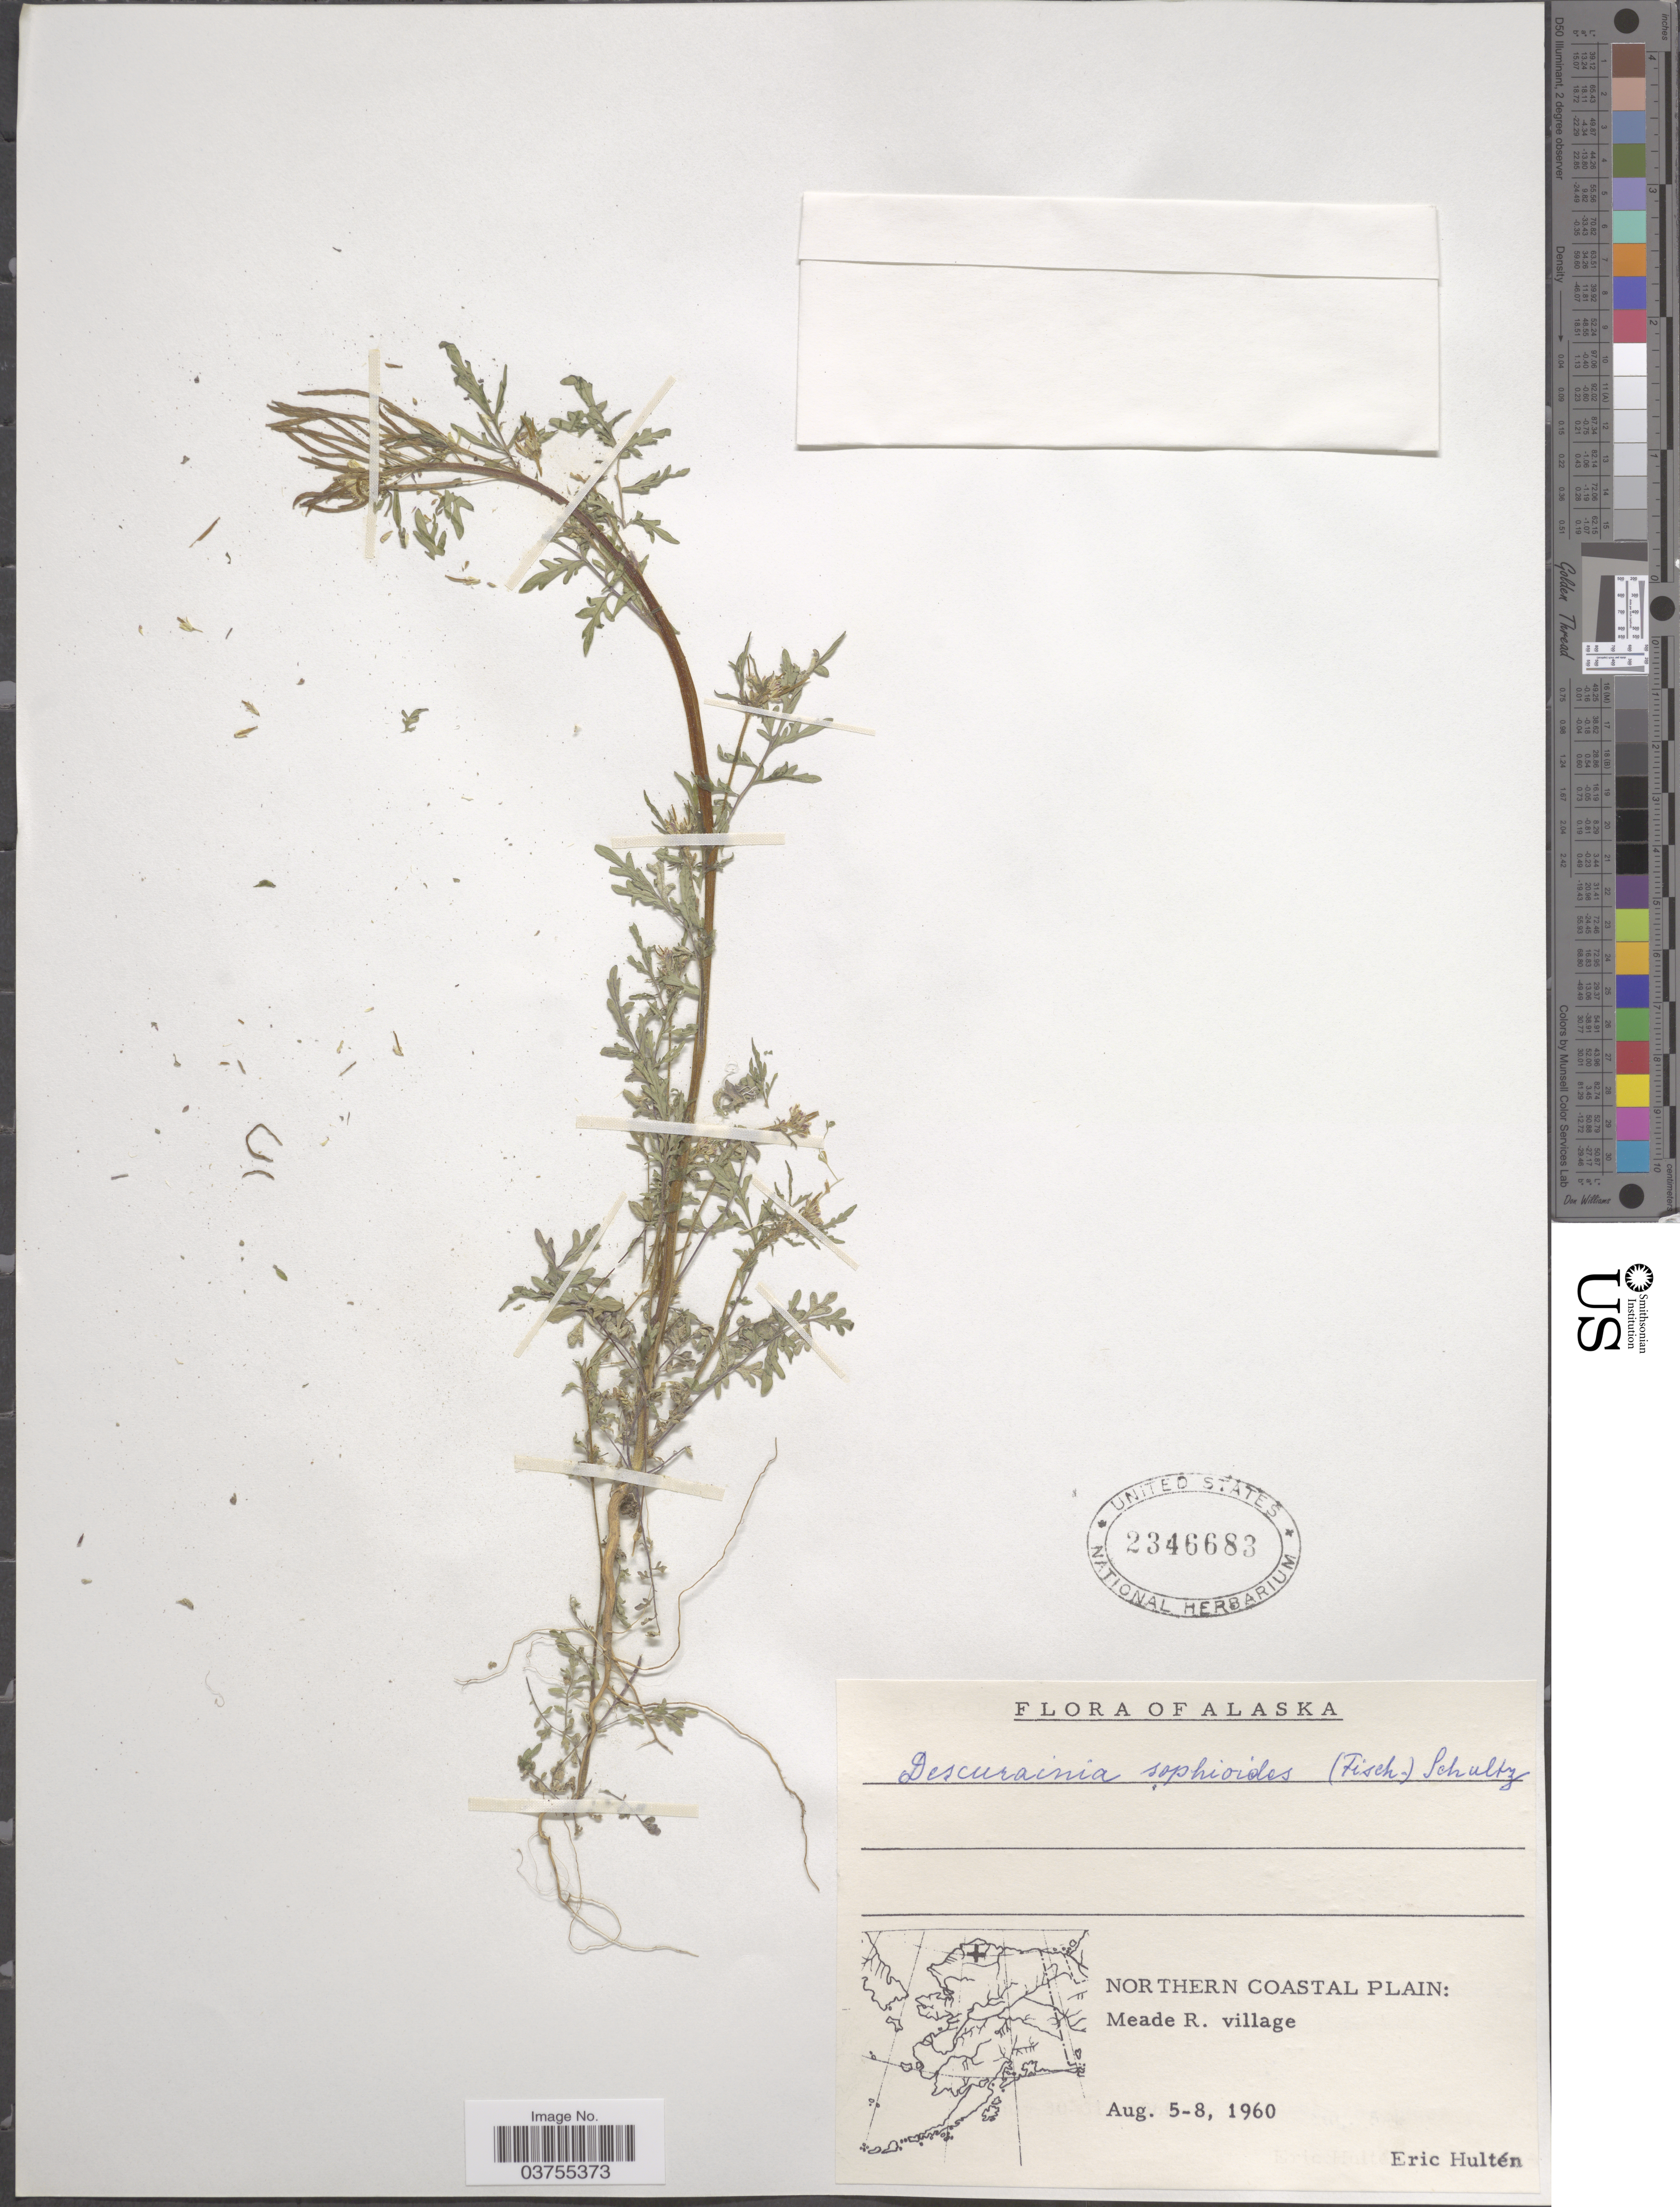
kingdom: Plantae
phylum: Tracheophyta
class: Magnoliopsida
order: Brassicales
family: Brassicaceae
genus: Descurainia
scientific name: Descurainia sophioides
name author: (Fisch.) O.E. Schultz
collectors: E. G. Hultén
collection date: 1960-08-05/1960-08-08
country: United States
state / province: Alaska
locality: Northern coastal plain: Meade R. village.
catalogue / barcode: US 2346683